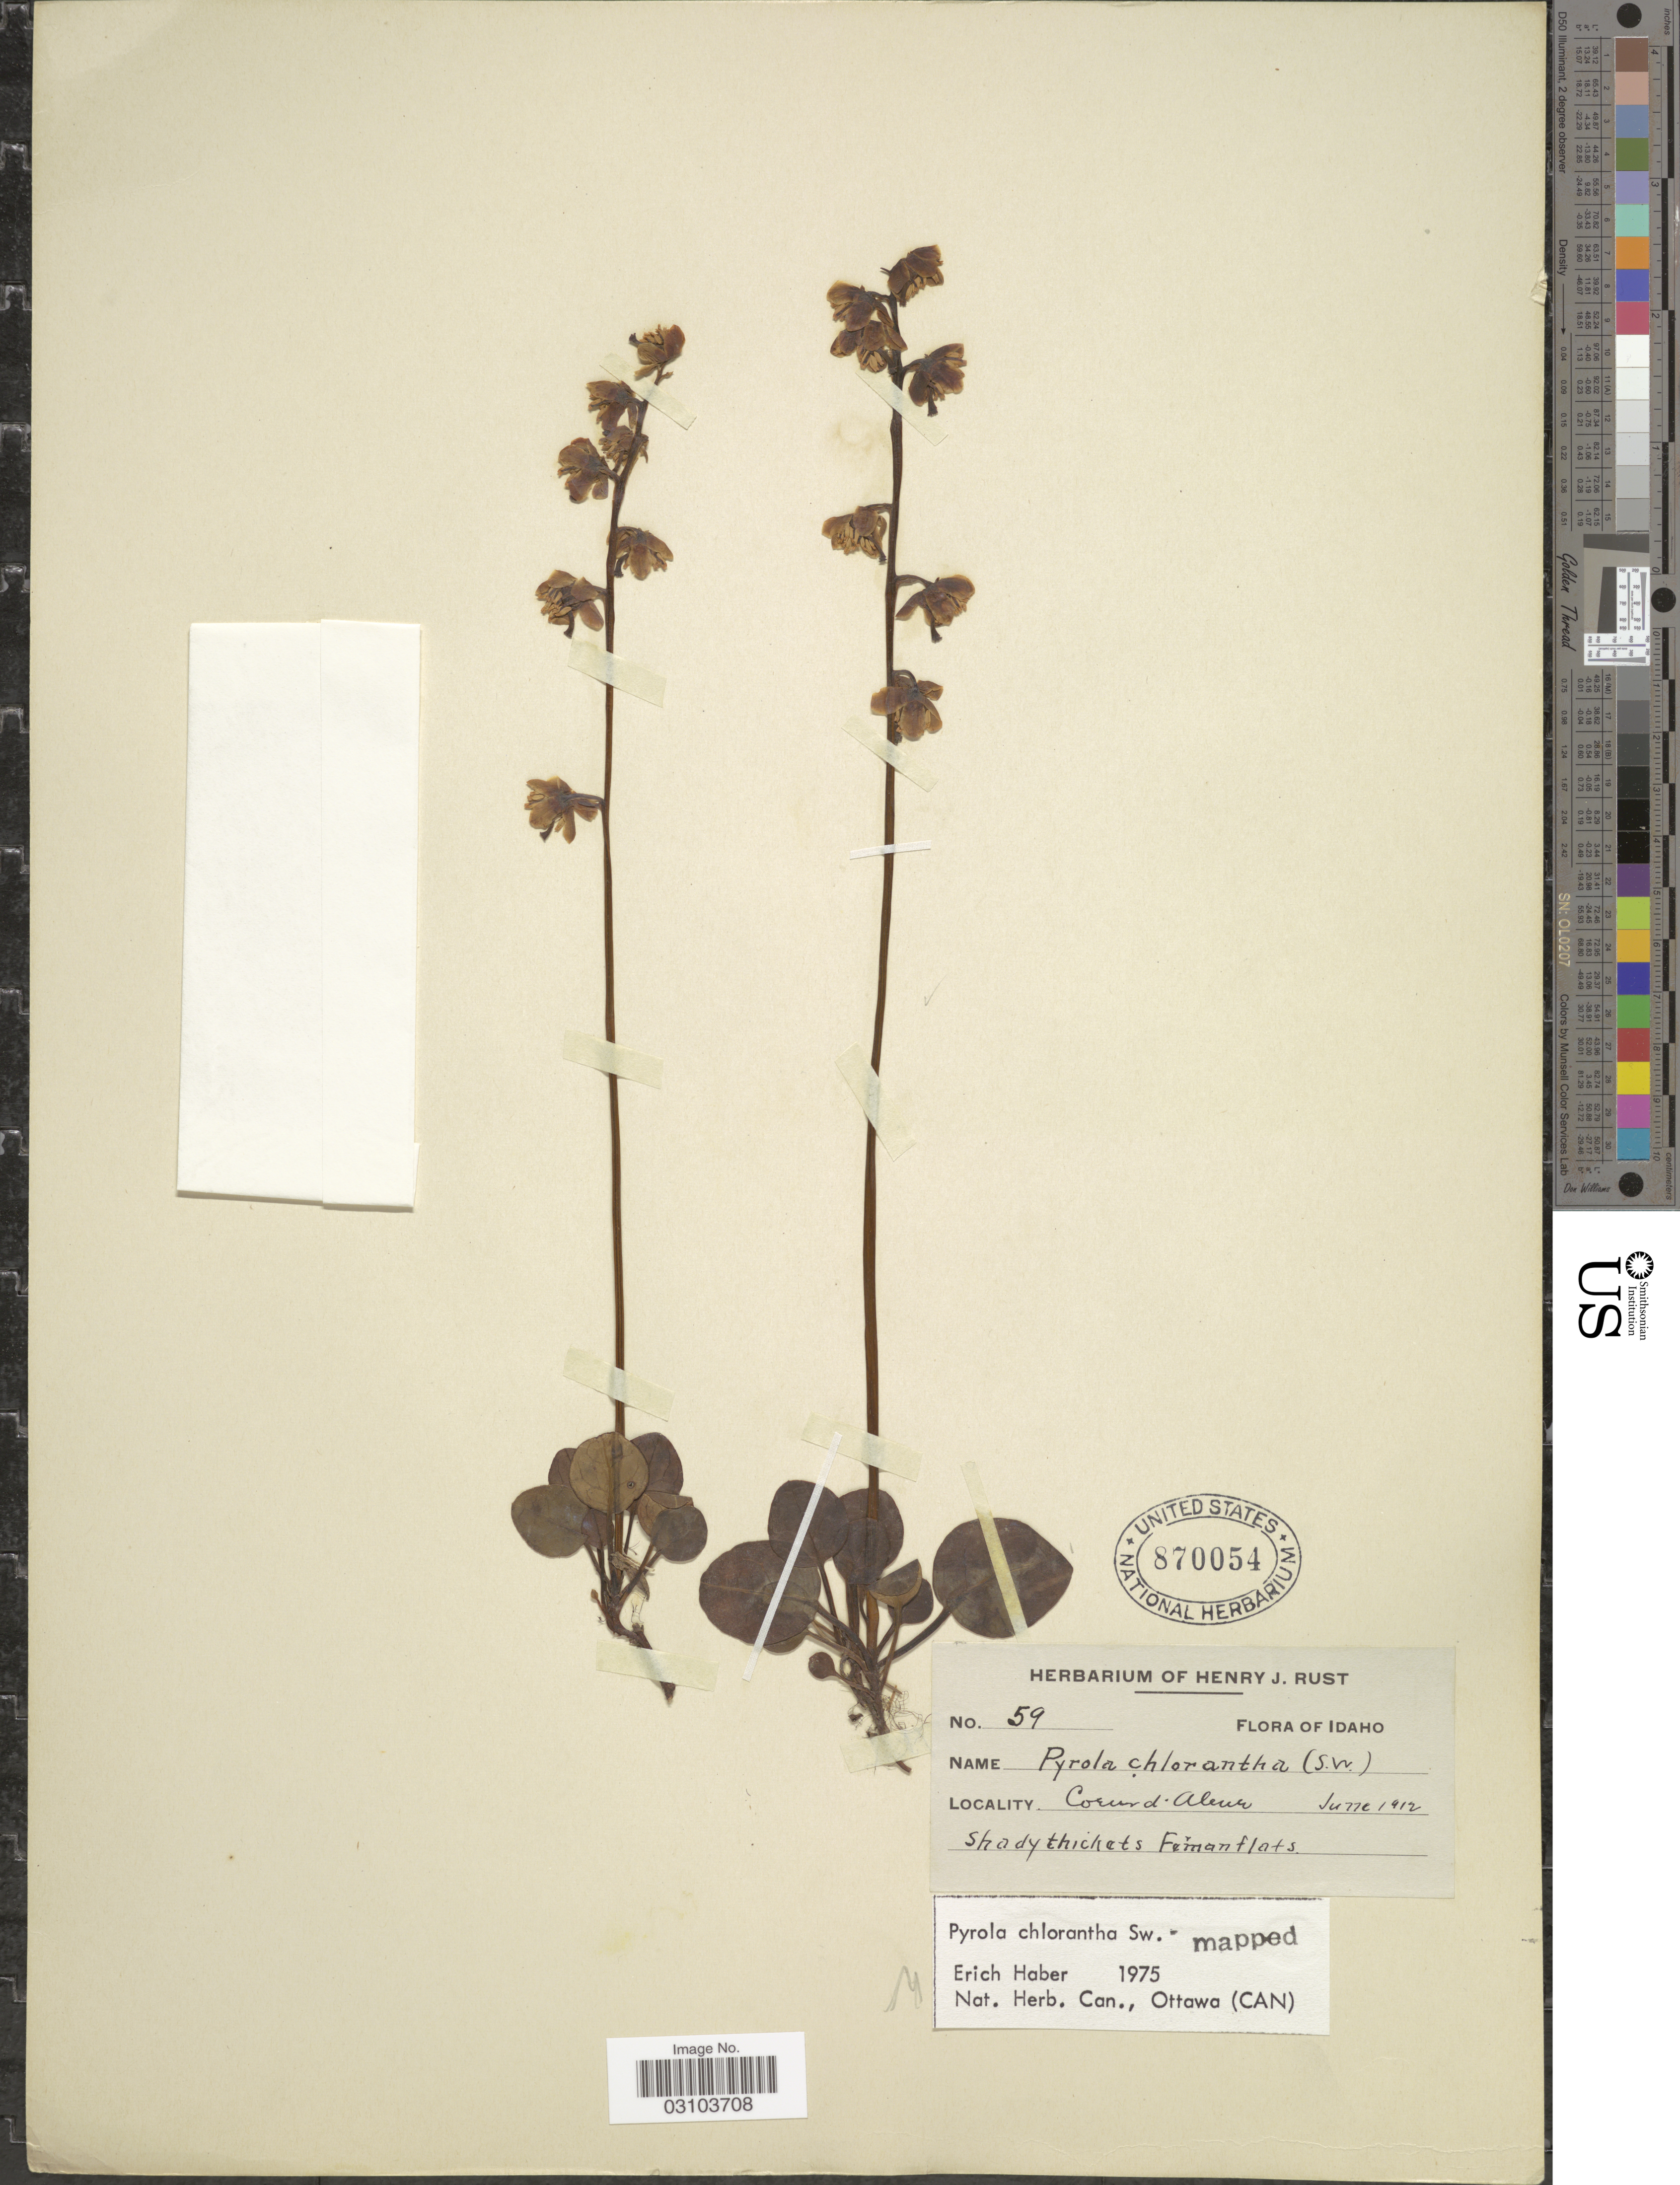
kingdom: Plantae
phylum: Tracheophyta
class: Magnoliopsida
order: Ericales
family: Ericaceae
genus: Pyrola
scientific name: Pyrola chlorantha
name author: Schweigg.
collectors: ex herb. Henry J. Rust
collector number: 59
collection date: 1912-06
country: United States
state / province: Idaho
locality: Coeur d'Alene.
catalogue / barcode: US 870054